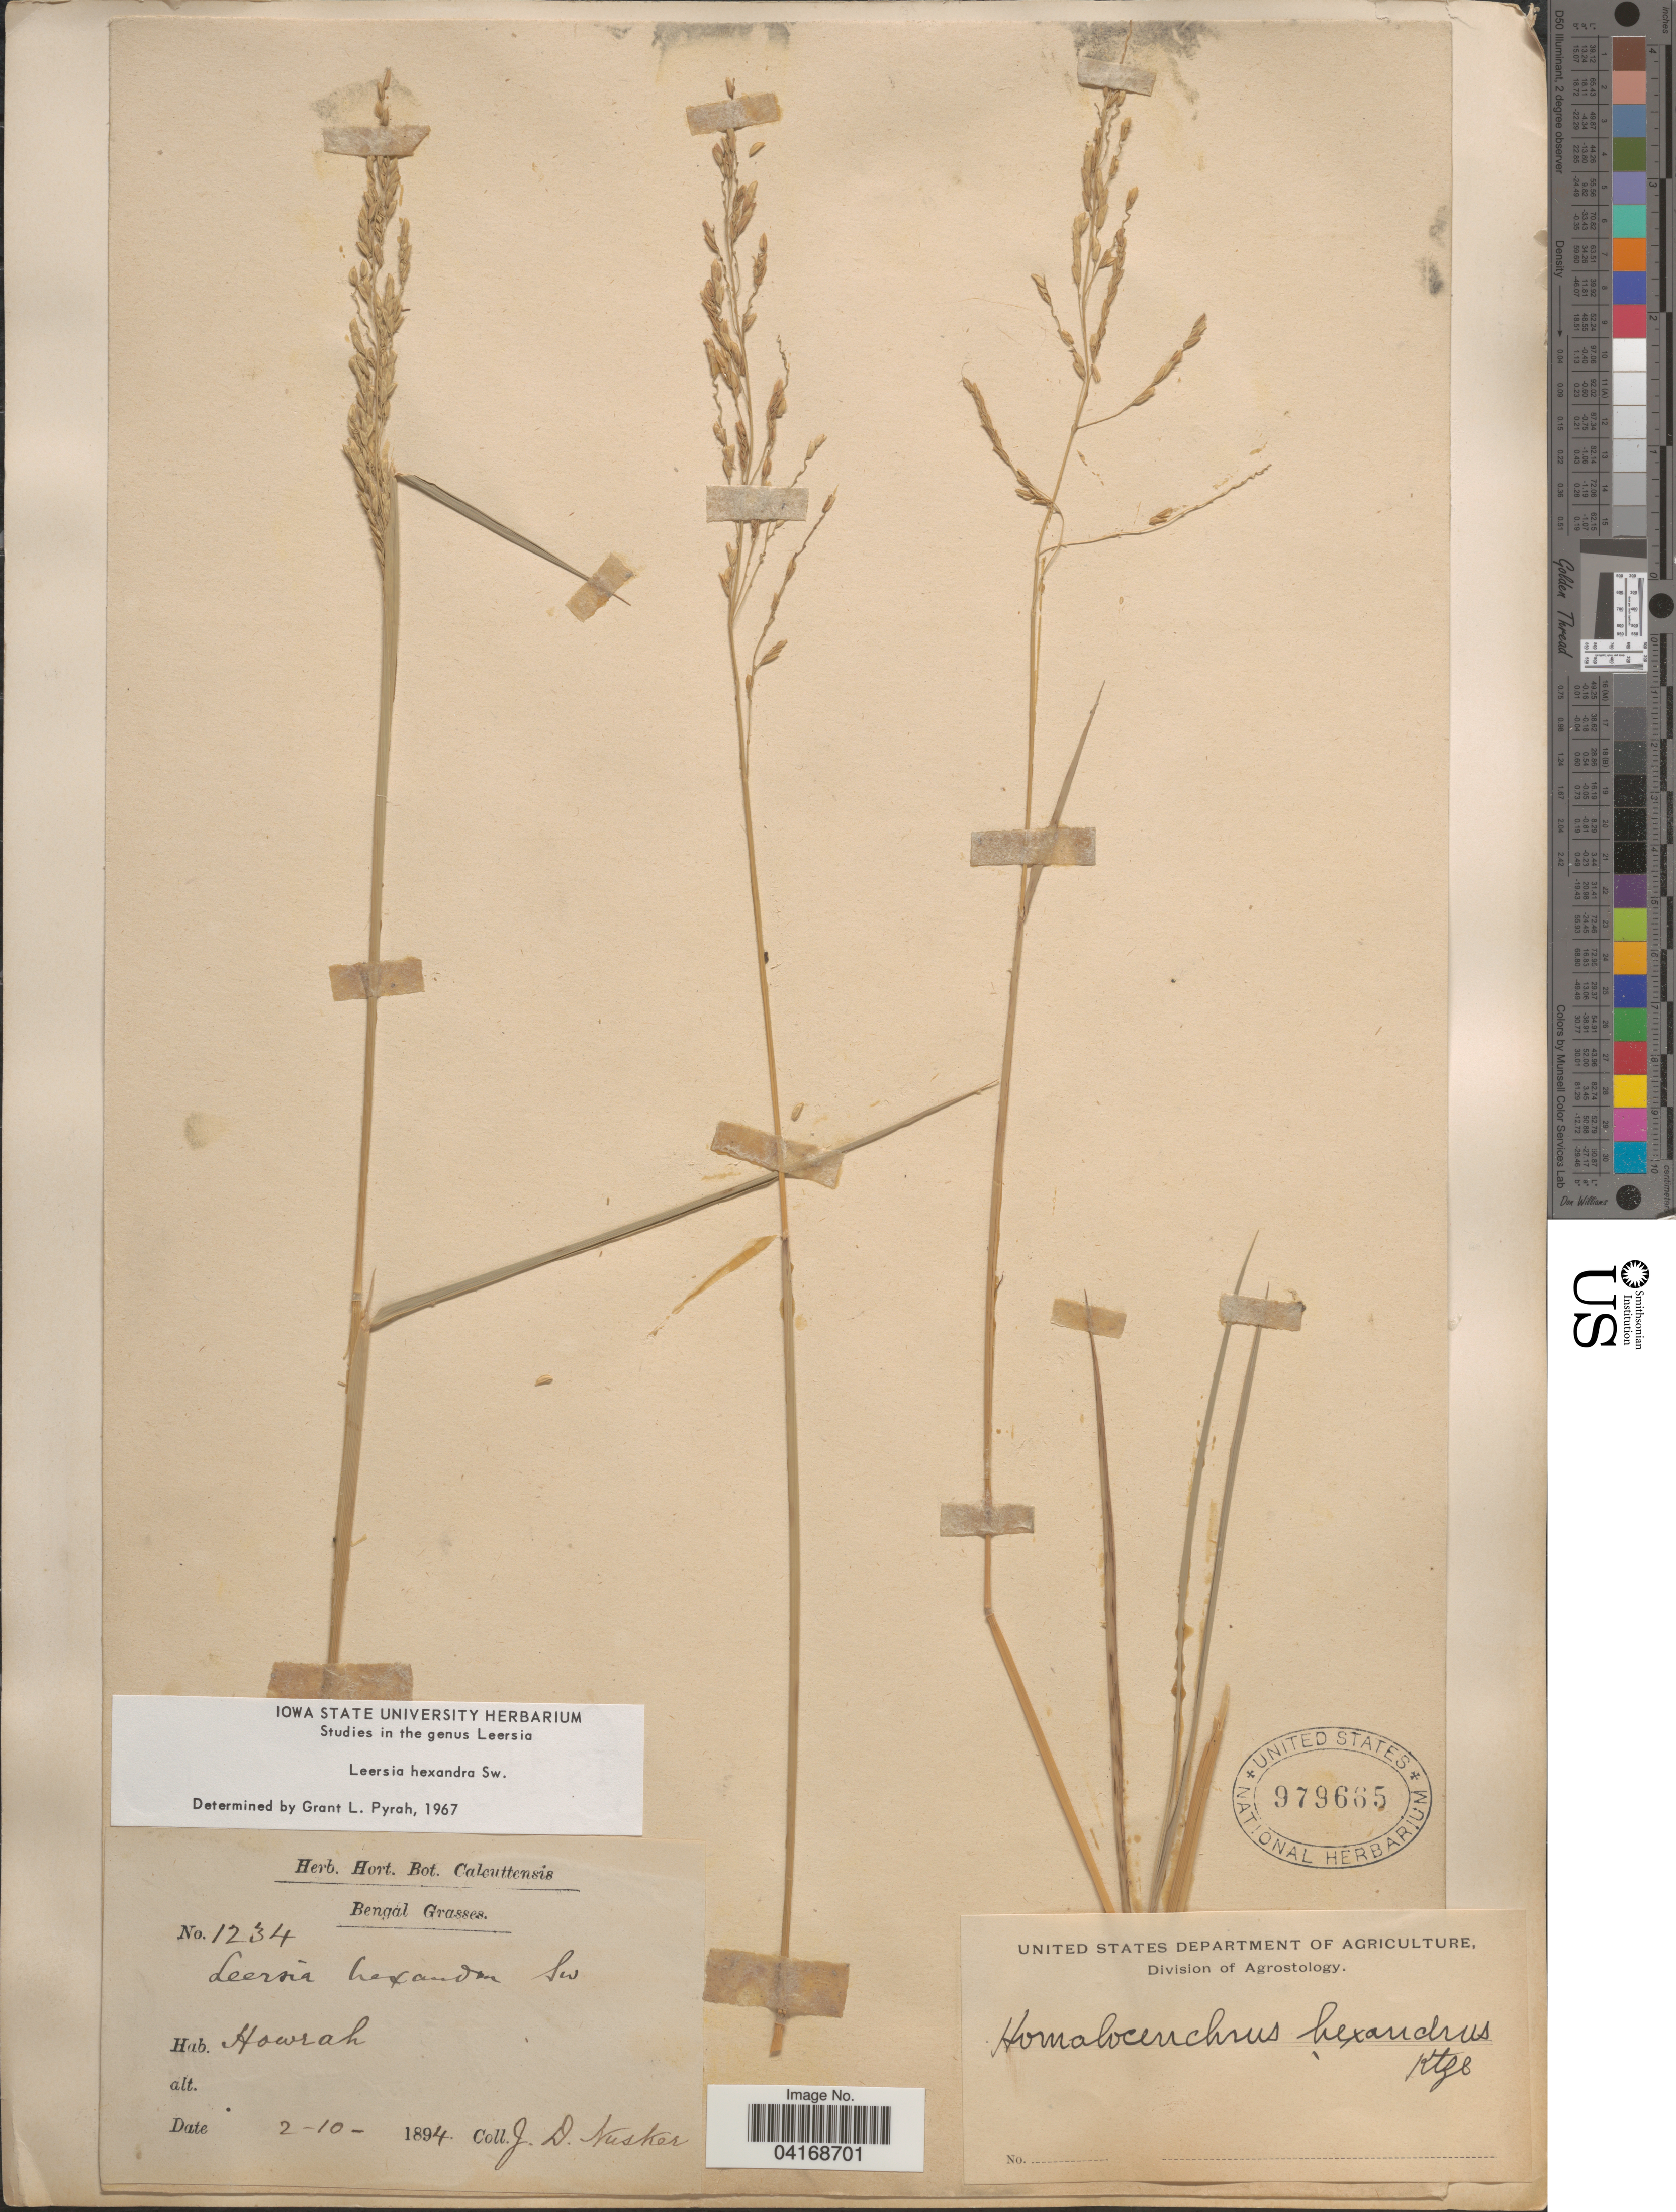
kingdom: Plantae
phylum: Tracheophyta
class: Liliopsida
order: Poales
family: Poaceae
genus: Leersia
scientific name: Leersia hexandra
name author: Sw.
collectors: J. Nusker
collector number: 1234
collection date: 1894-10-02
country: India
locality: Bengal. Howrah.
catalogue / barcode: US 979665